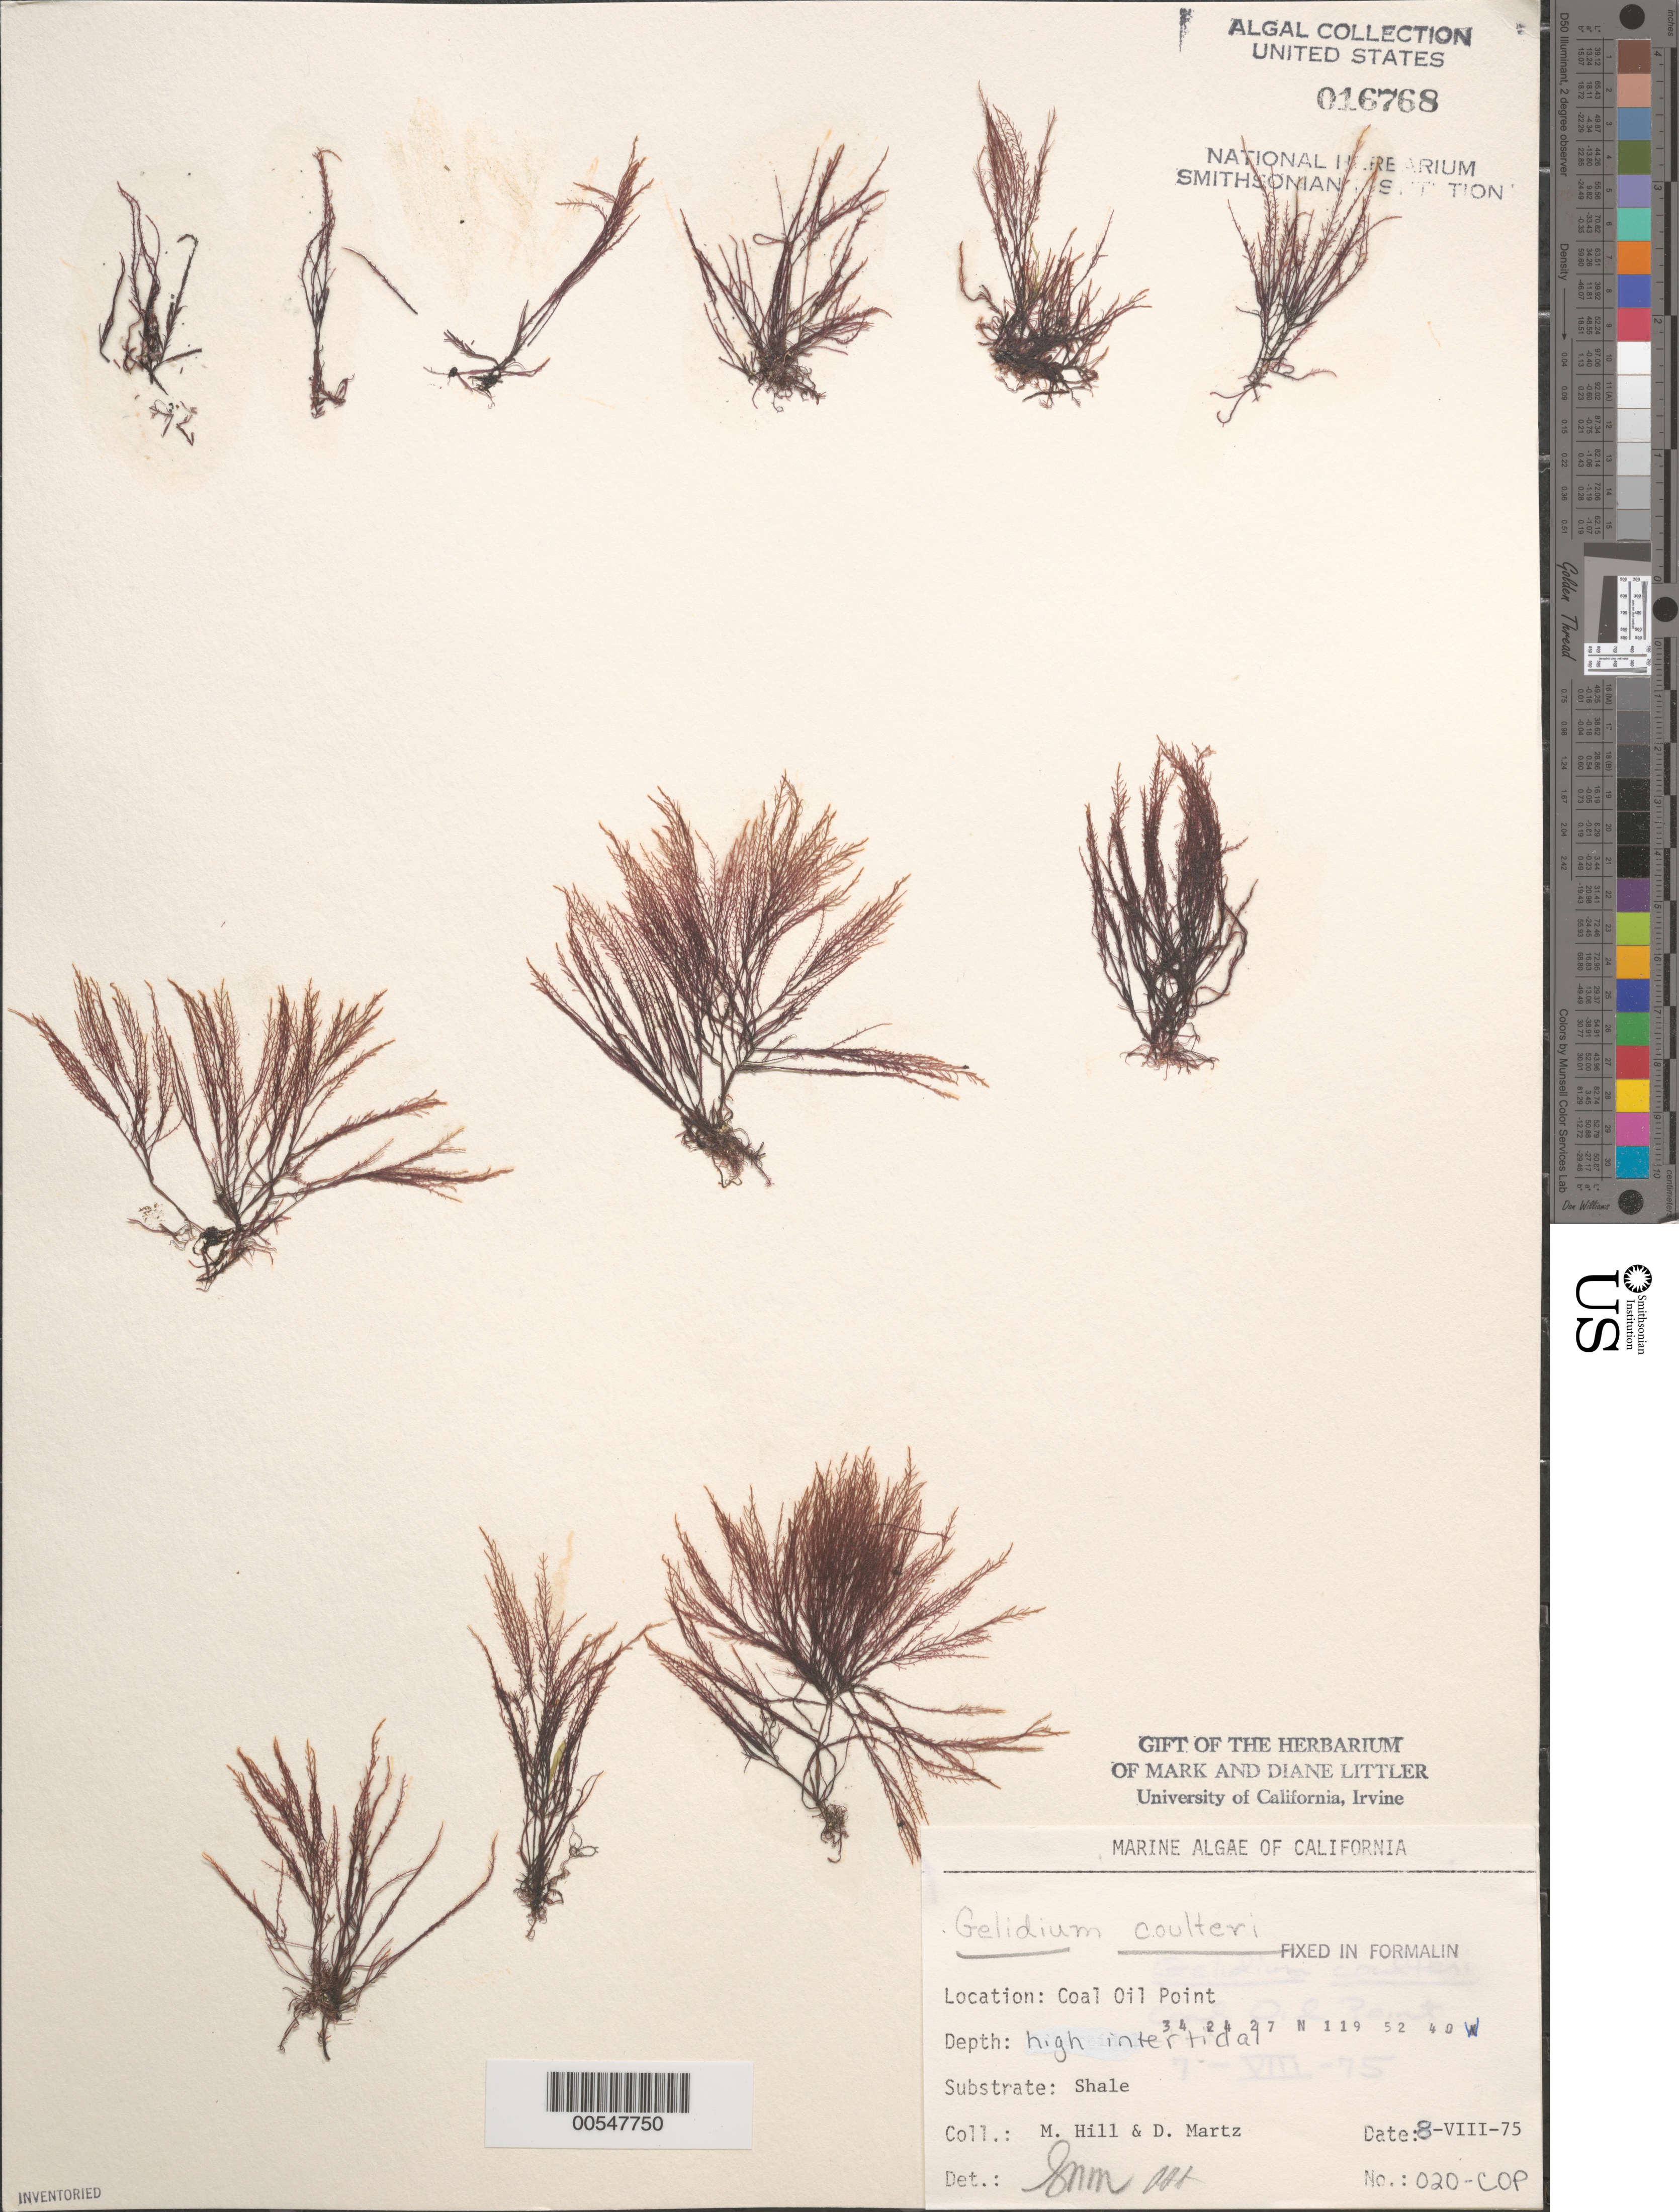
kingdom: Plantae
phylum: Rhodophyta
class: Florideophyceae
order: Gelidiales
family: Gelidiaceae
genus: Gelidium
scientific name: Gelidium coulteri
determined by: Murray, S. N.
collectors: M. Hill & D. Martz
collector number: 020-COP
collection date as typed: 08 Aug 1975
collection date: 1975-08-08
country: United States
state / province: California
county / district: Santa Barbara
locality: Coal Oil Point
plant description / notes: BLM-SOCALBIGHT Rocky Intertidal Survey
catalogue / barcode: US 16768